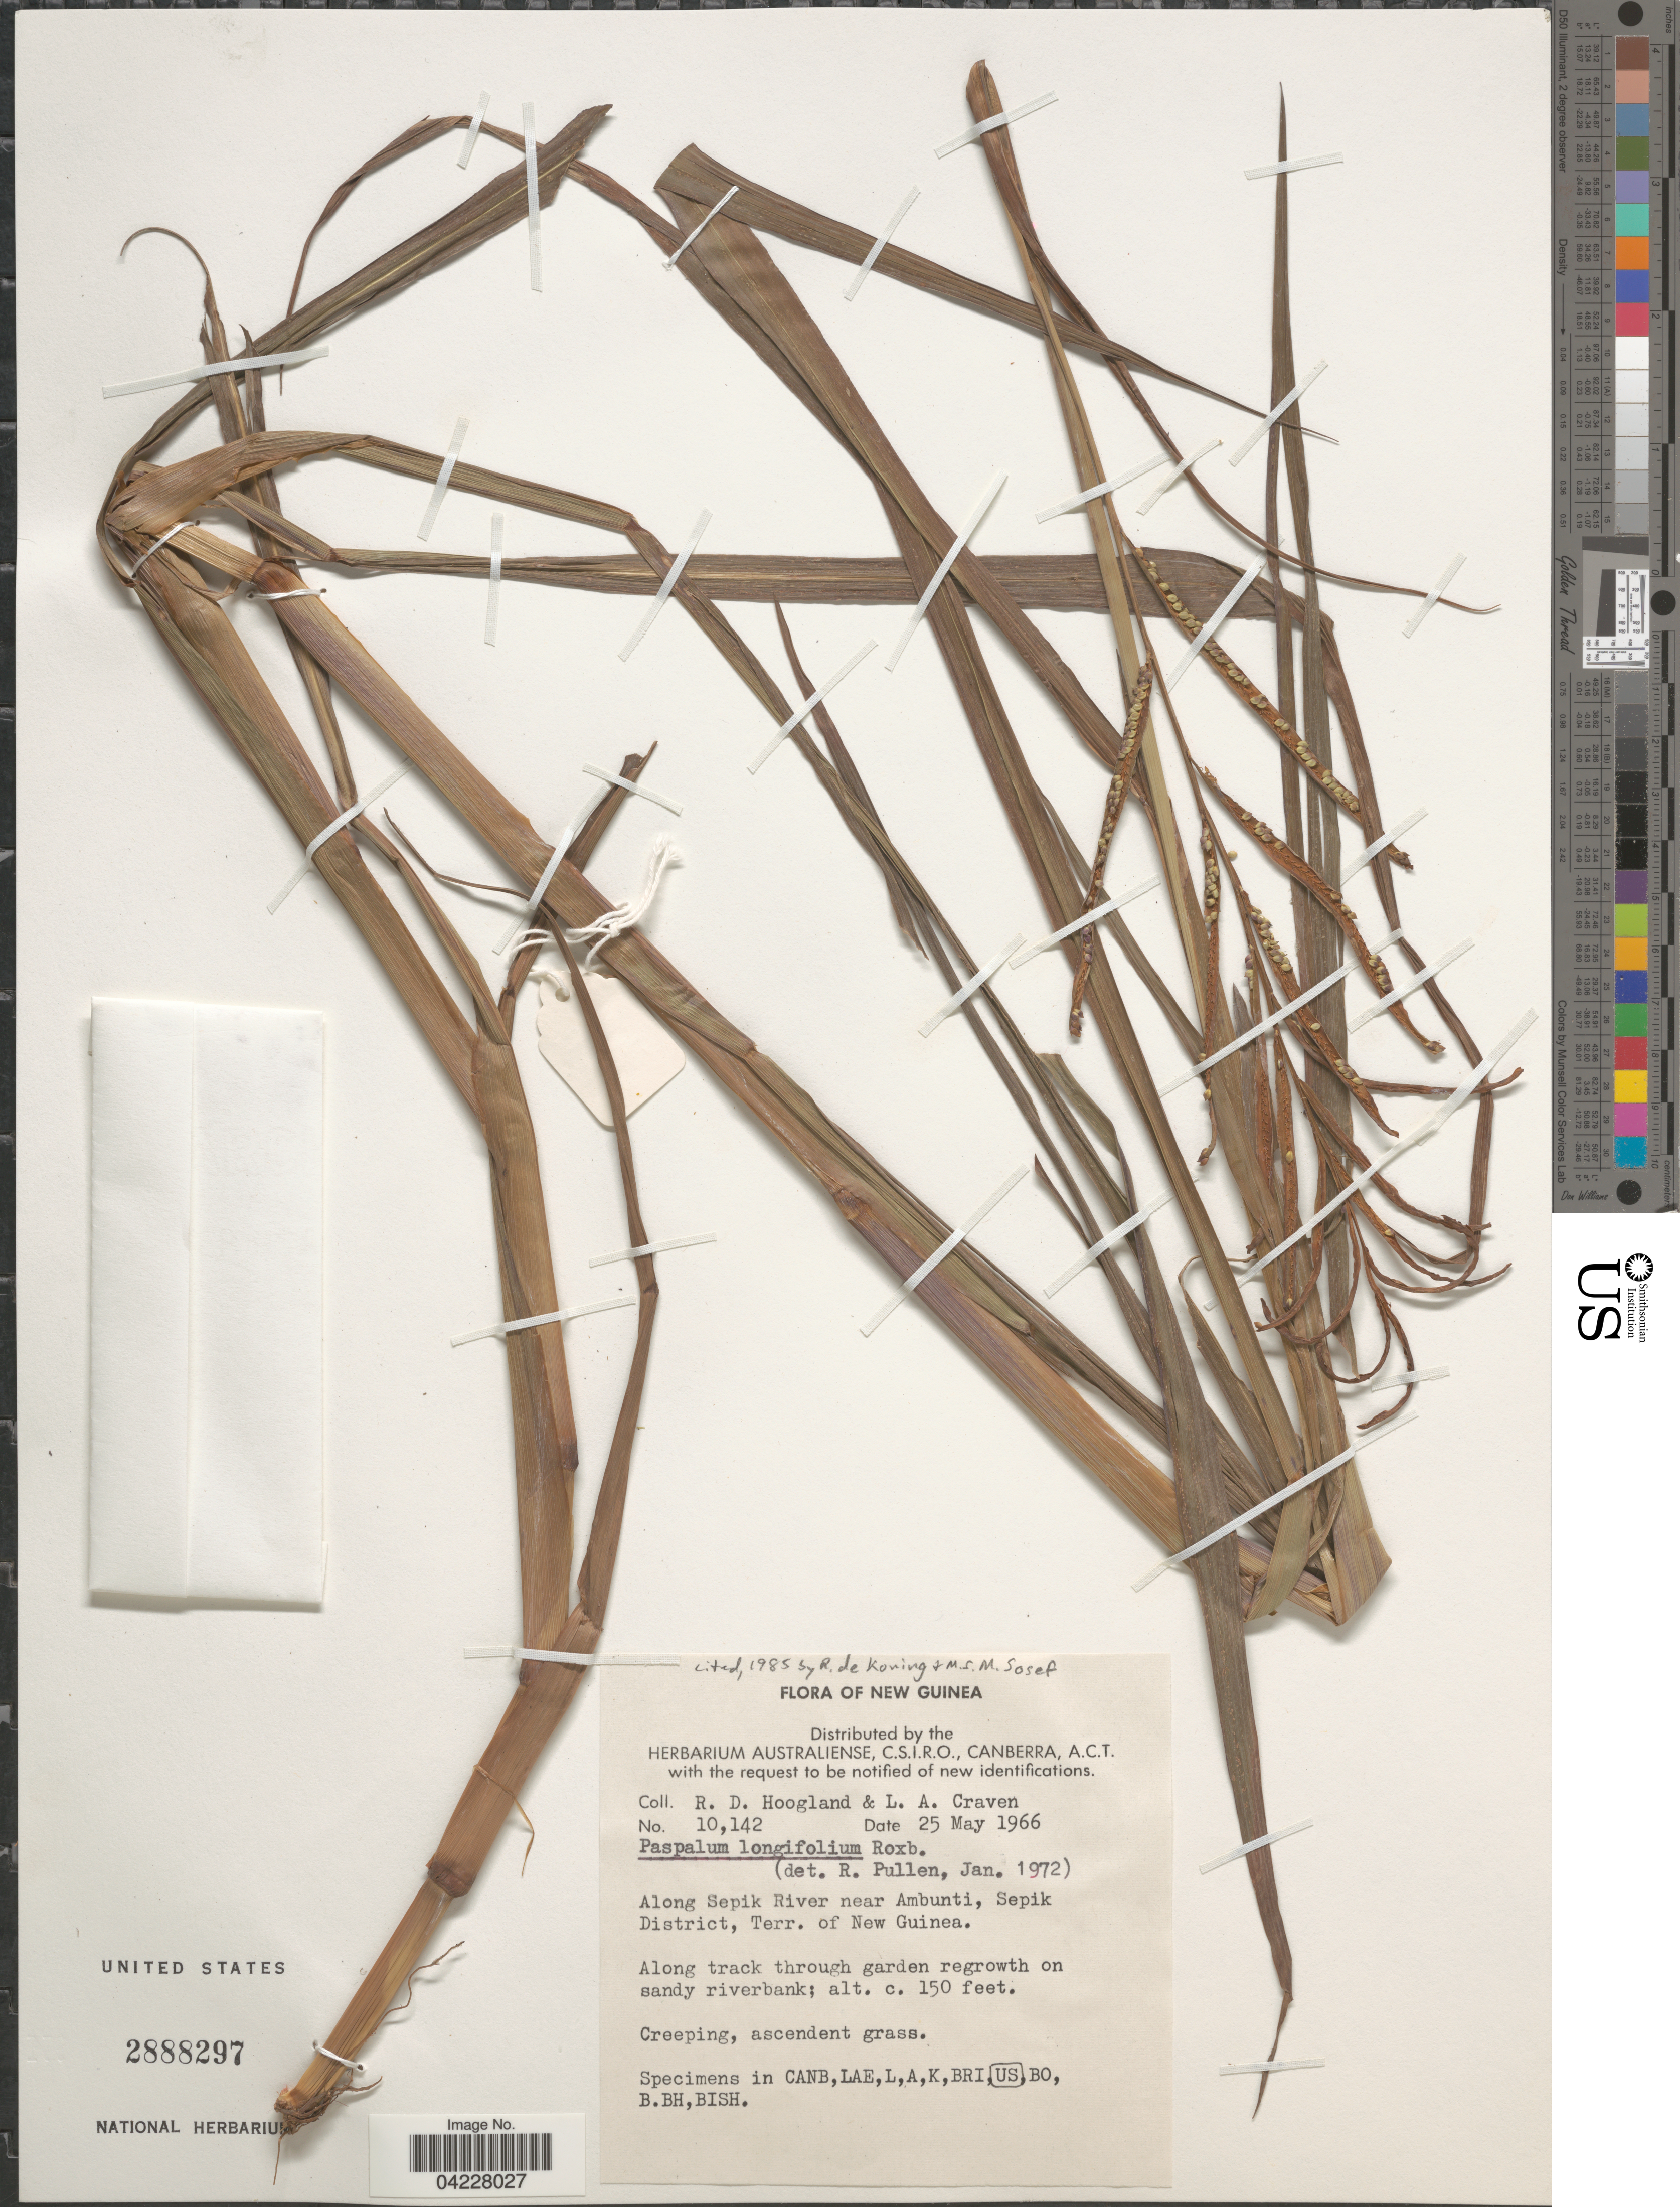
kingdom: Plantae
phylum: Tracheophyta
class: Liliopsida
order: Poales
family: Poaceae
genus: Paspalum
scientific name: Paspalum longifolium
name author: Roxb.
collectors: R. D. Hoogland & L. A. Craven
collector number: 10142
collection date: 1966-05-25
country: Papua New Guinea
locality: New Guinea. Along Sepik River near Ambunti, Sepik District, Terr. of New Guinea.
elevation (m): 46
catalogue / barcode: US 2888297